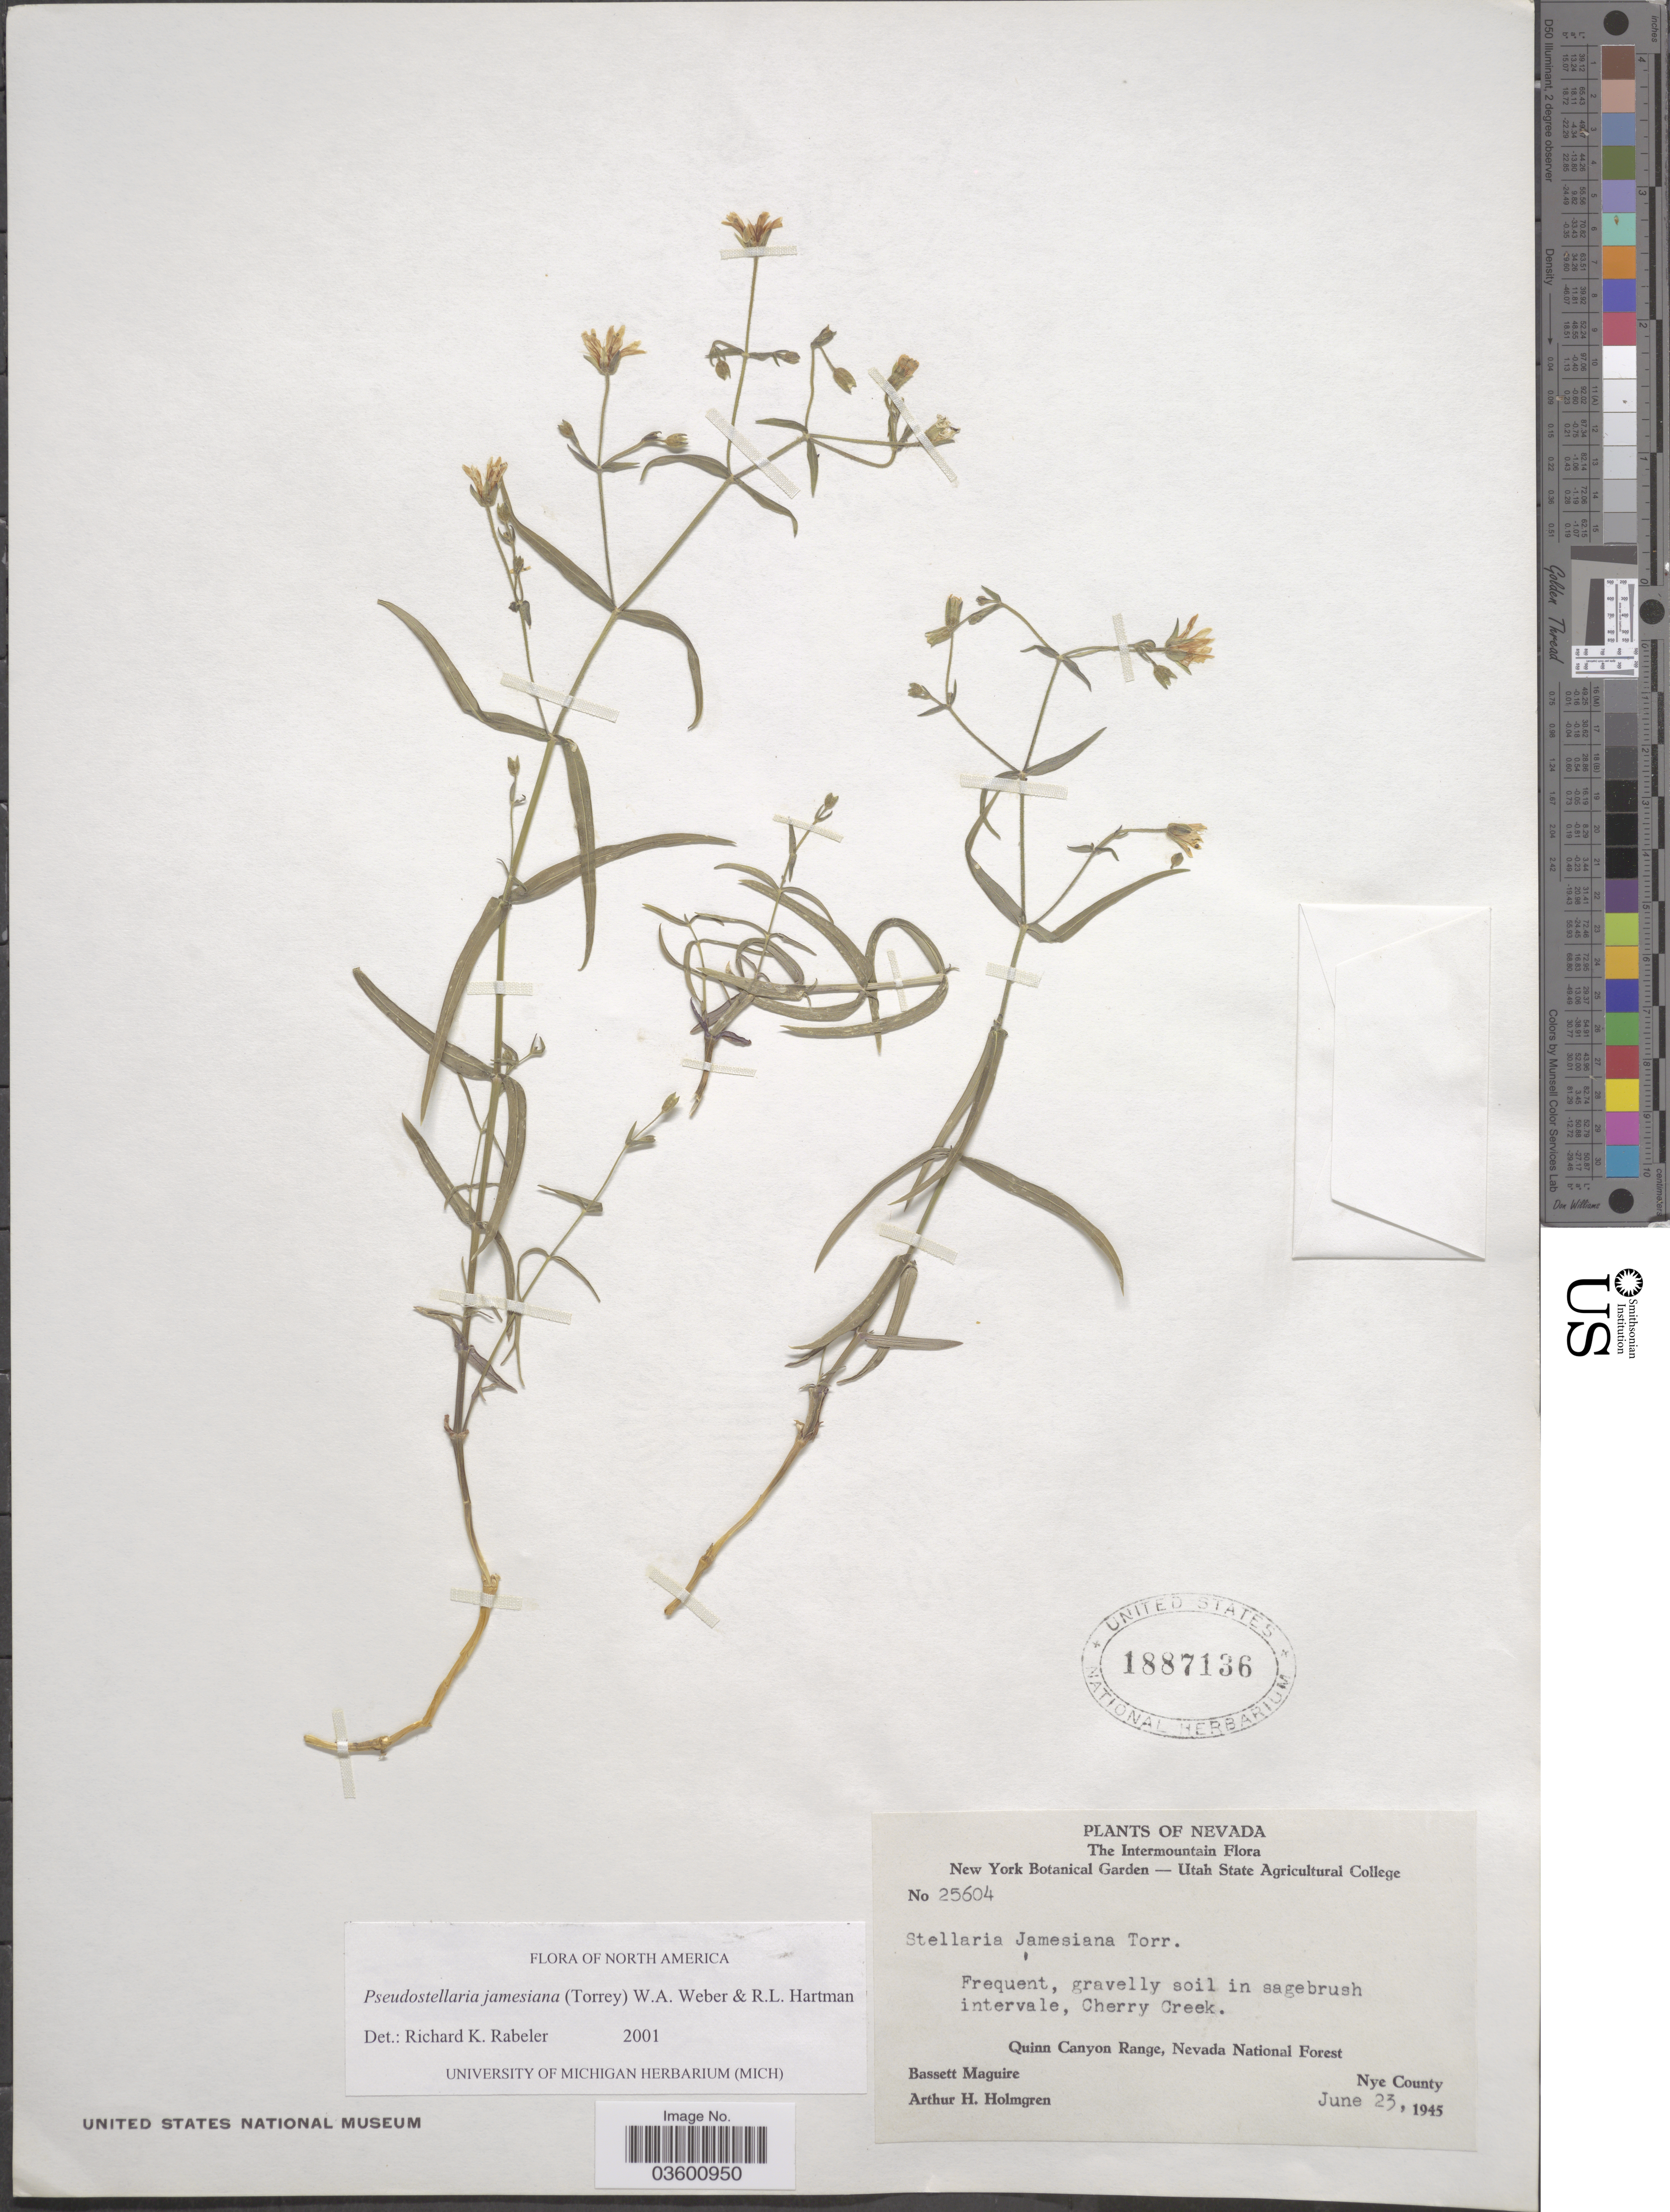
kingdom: Plantae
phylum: Tracheophyta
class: Magnoliopsida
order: Caryophyllales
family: Caryophyllaceae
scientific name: Torreyostellaria jamesiana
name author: (Torr.) Gang Yao et al.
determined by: Strong, M. T., (US), Smithsonian Institution - National Museum of Natural History (UNITED STATES)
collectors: B. Maguire & A. H. Holmgren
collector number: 25604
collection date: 1945-06-23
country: United States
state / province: Nevada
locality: The Intermountain. Cherry Creek. Quinn Canyon Range, Nevada National Forest. Nye County.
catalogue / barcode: US 1887136